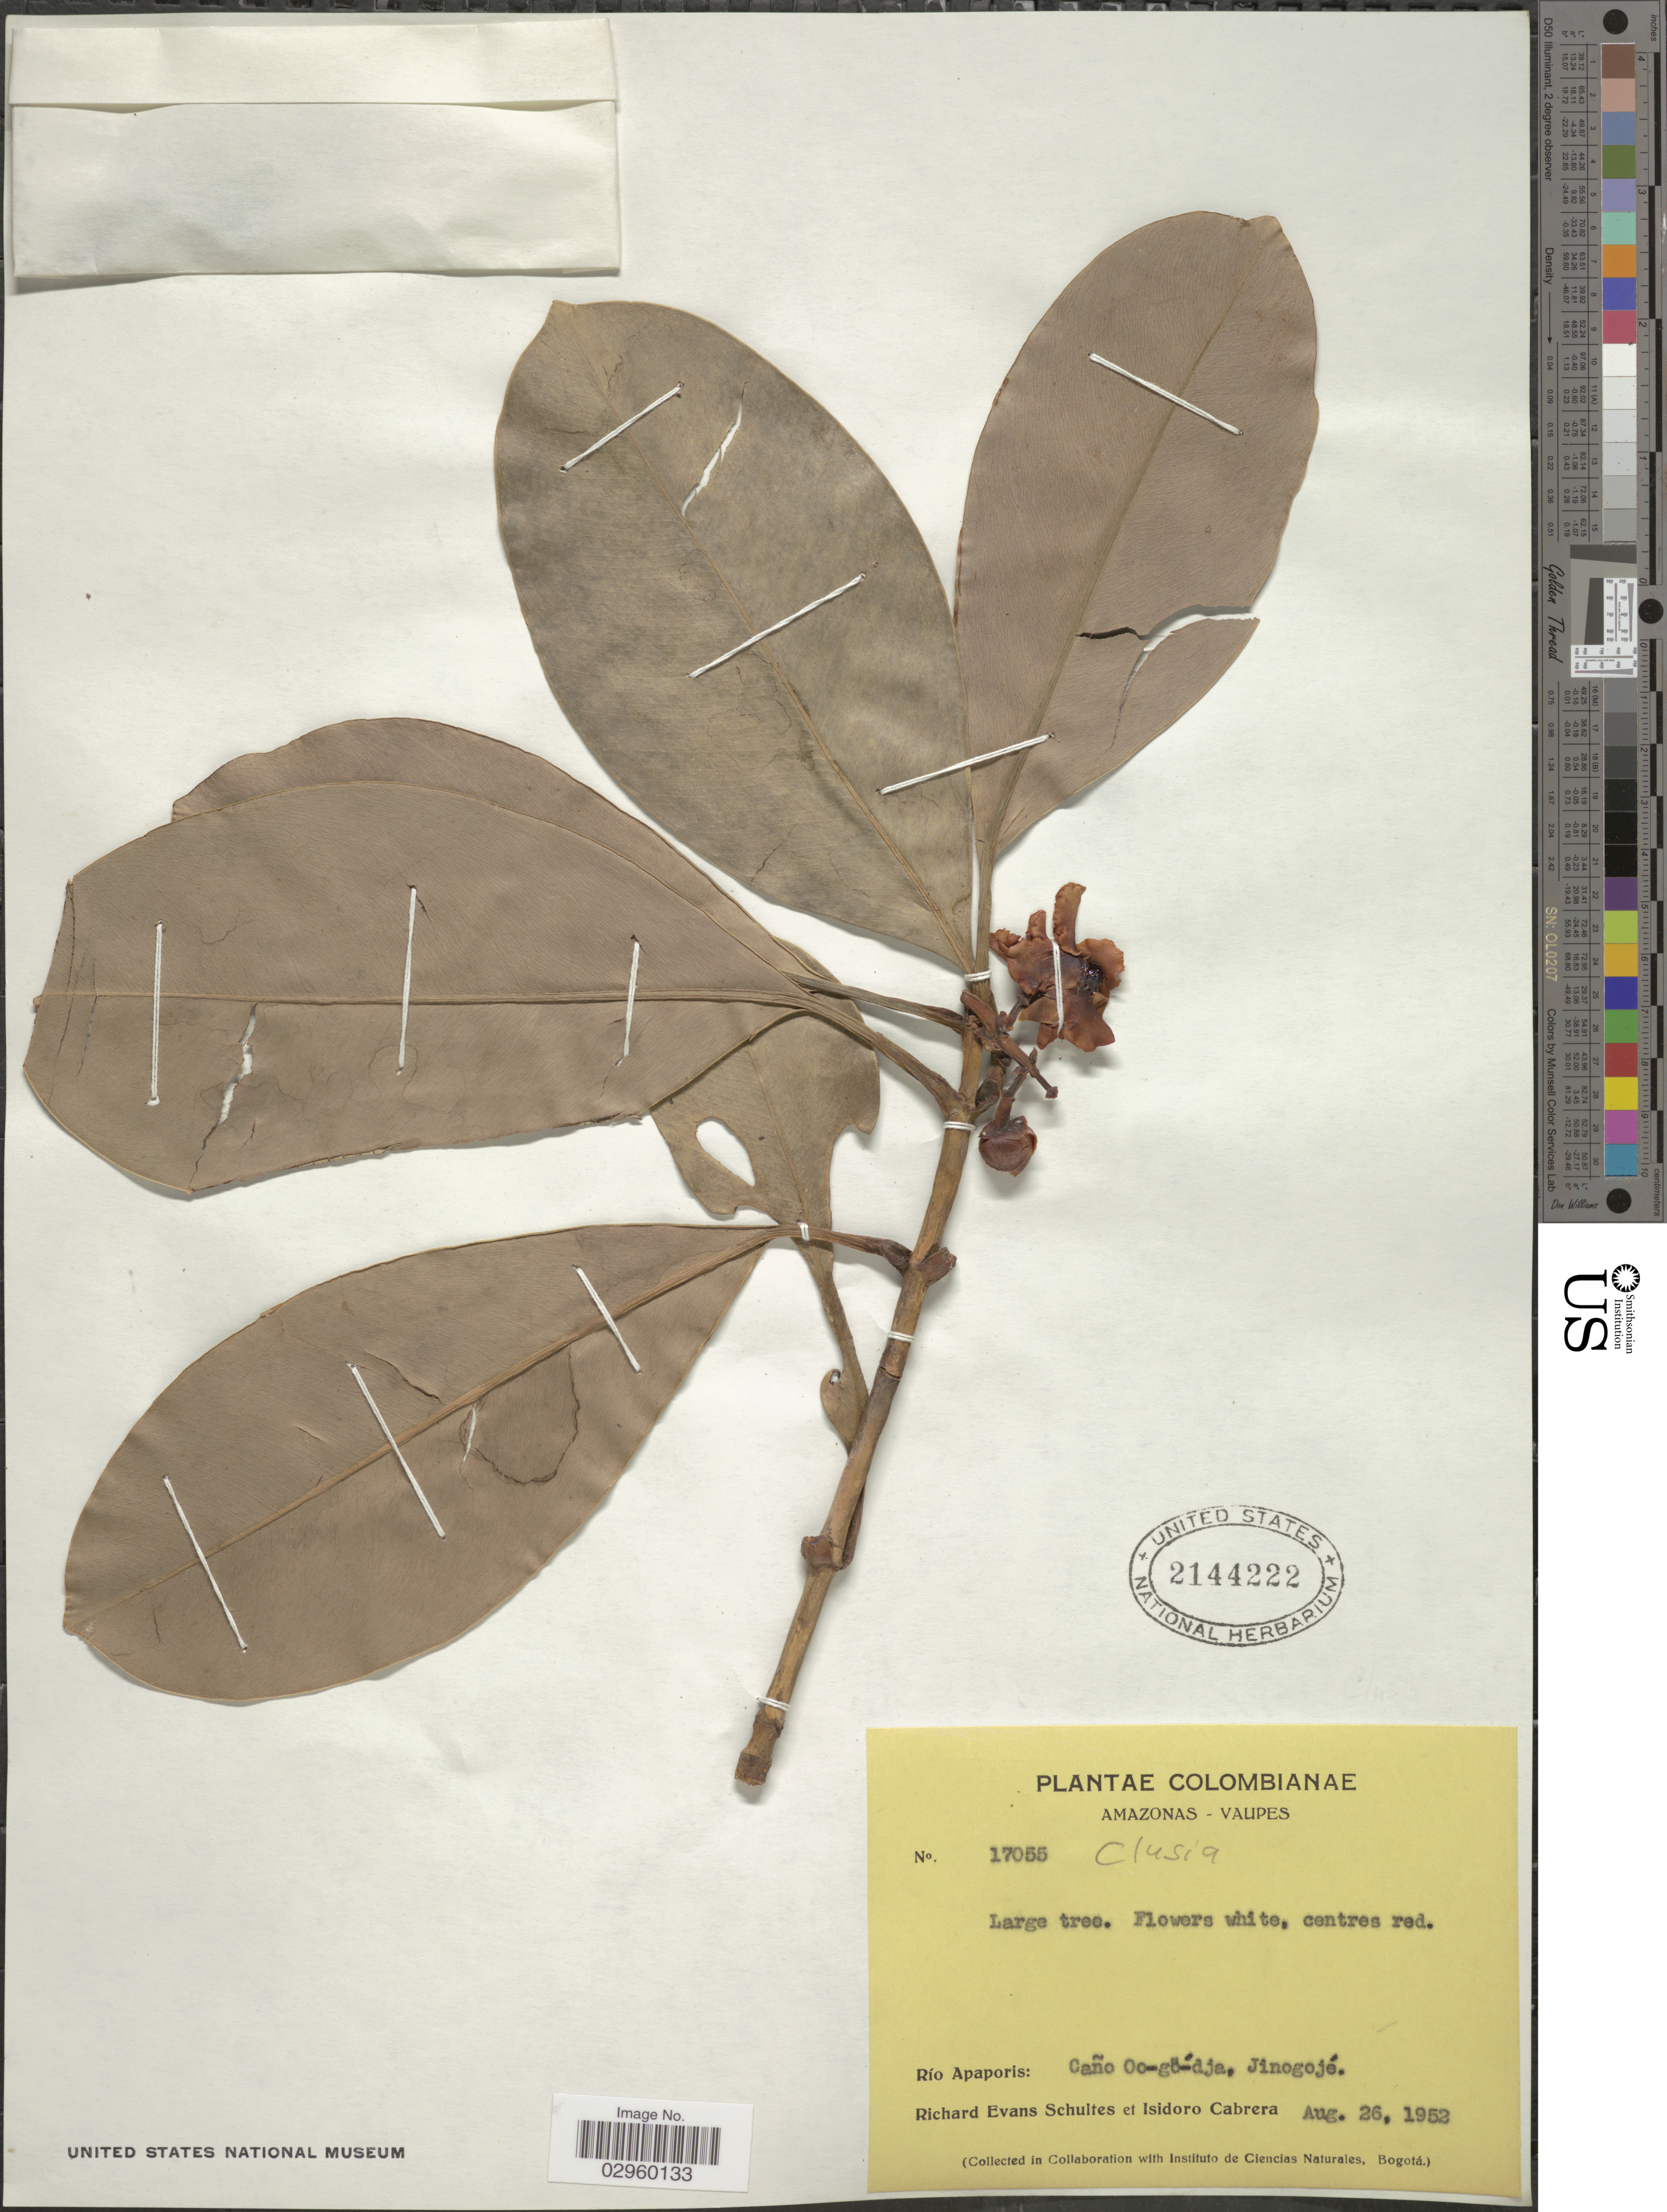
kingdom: Plantae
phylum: Tracheophyta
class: Magnoliopsida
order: Malpighiales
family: Clusiaceae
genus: Clusia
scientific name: Clusia sp.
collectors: R. E. Schultes & I. Cabrera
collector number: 17055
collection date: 1952-08-26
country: Colombia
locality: Amazonas - Vaupes, Río Apaporis: Caño-Oo-gö-dja, Jinogojé.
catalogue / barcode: US 2144222